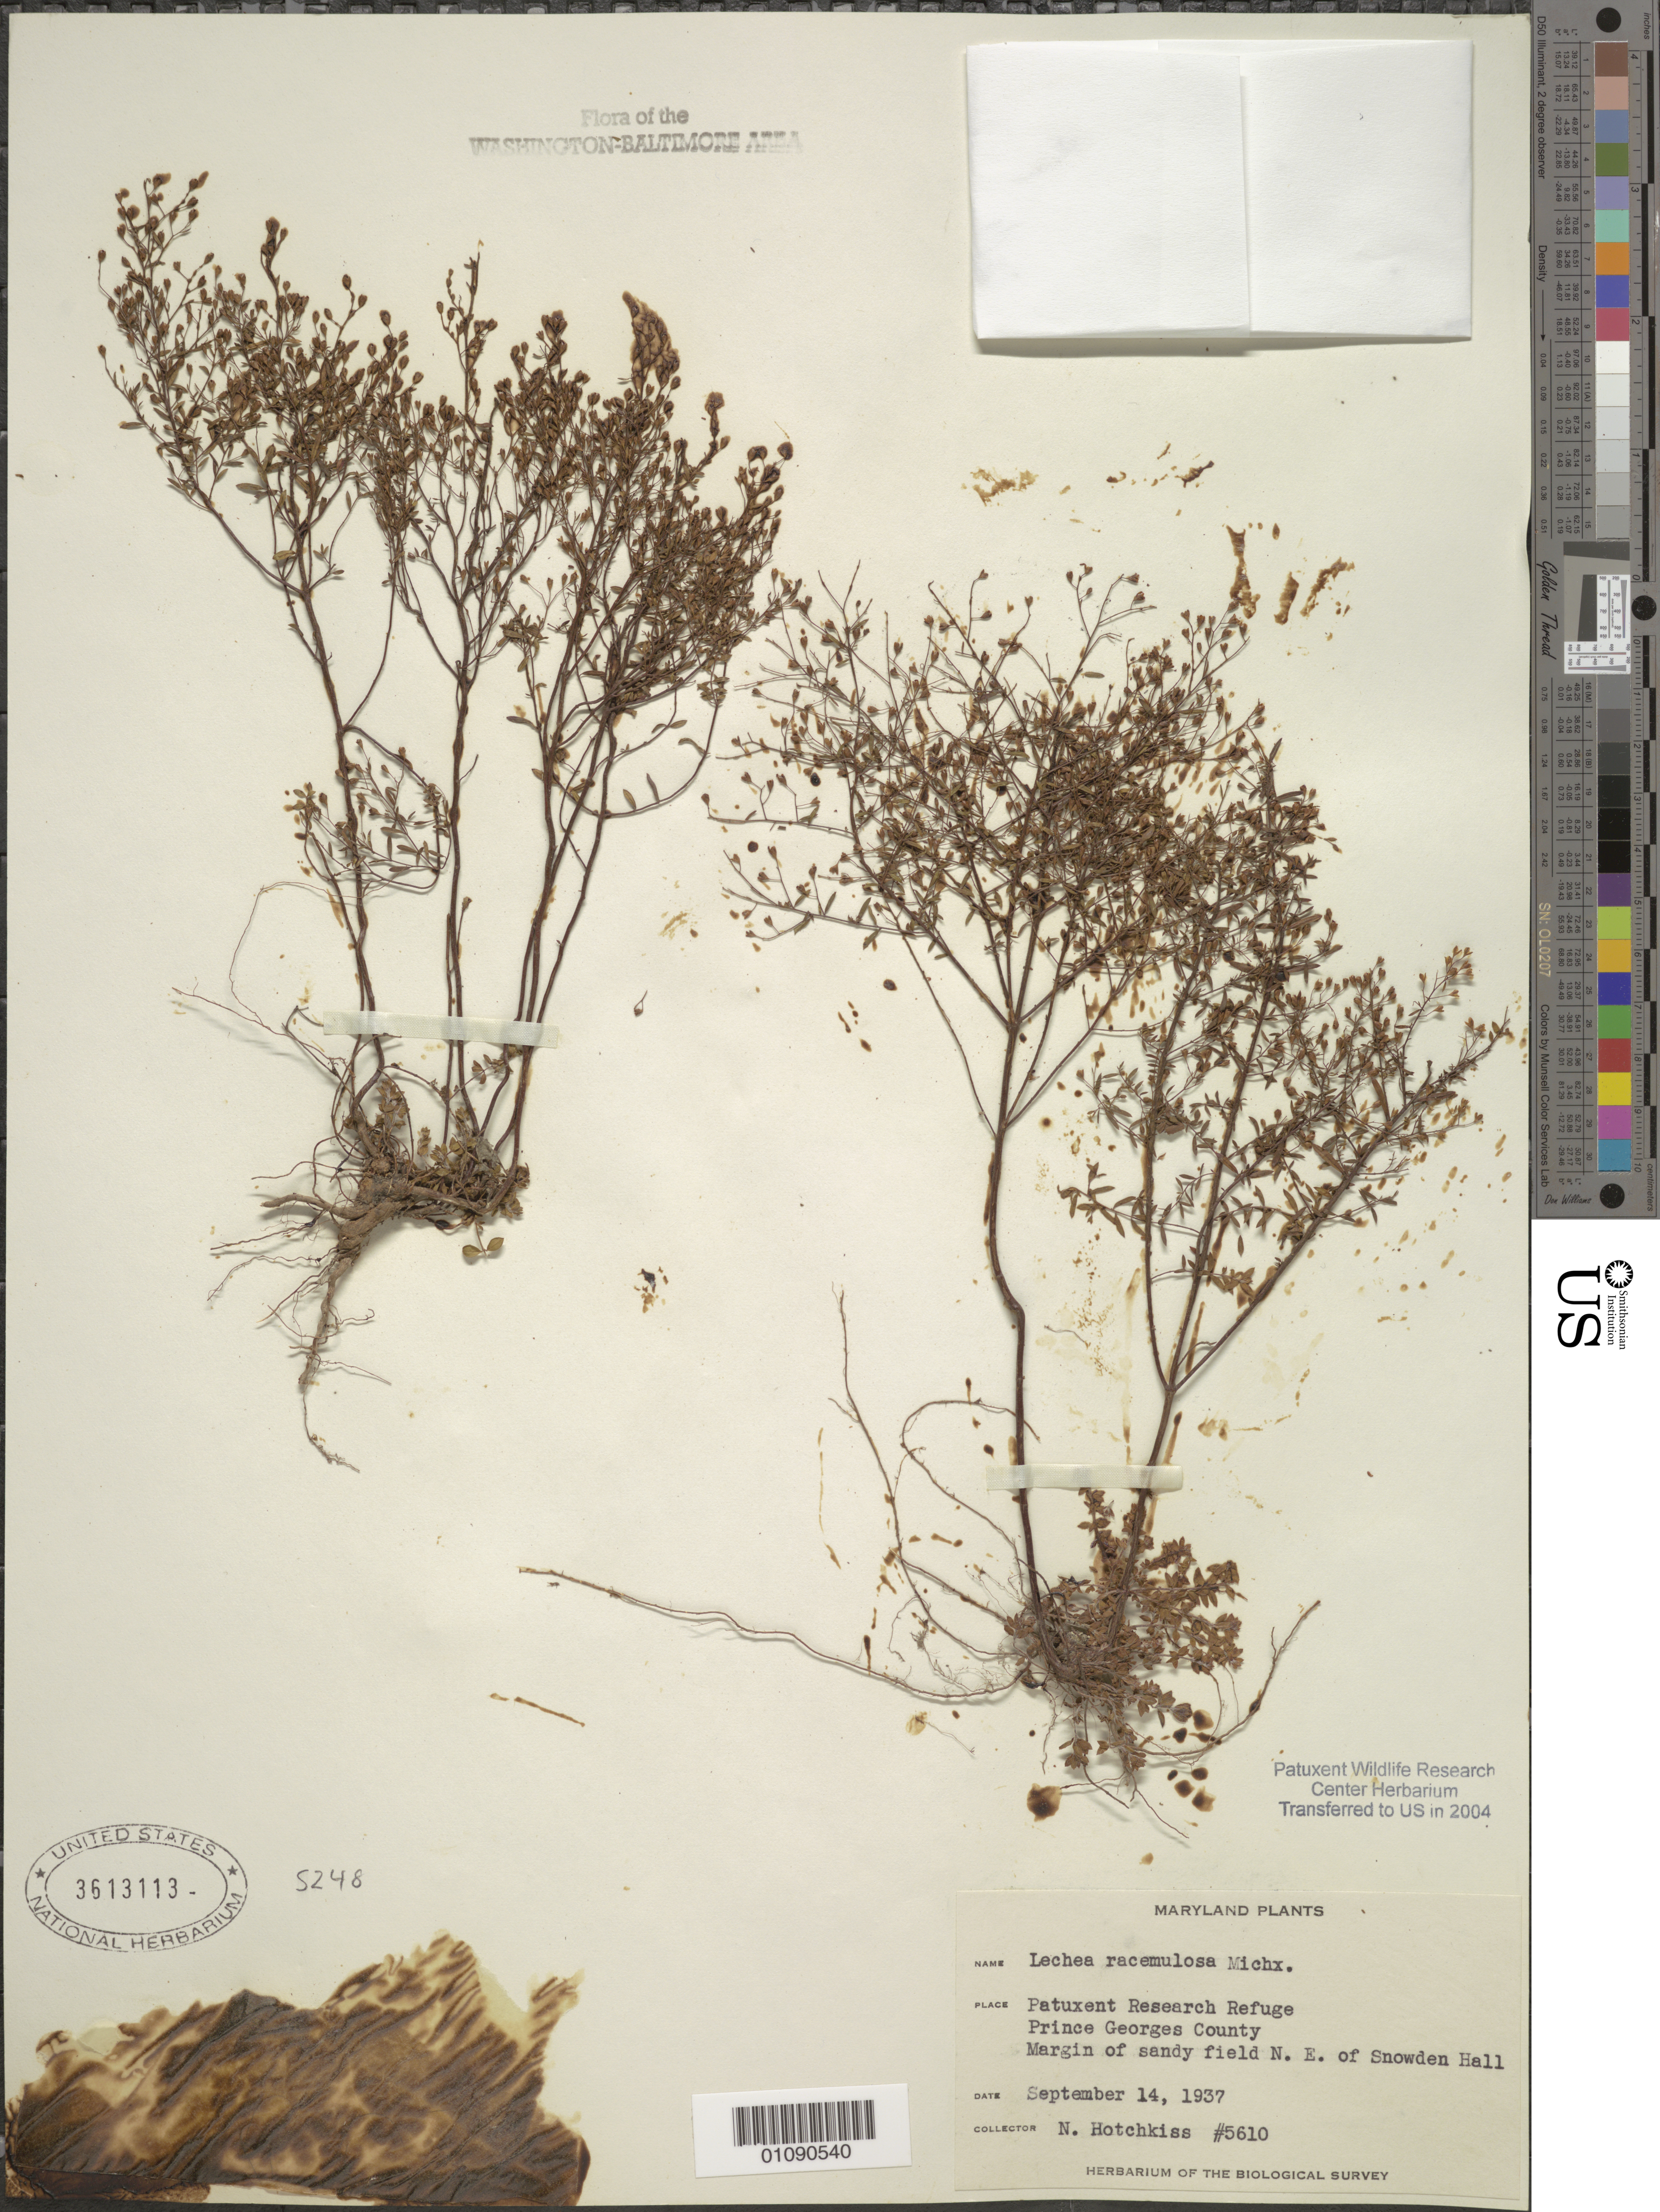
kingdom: Plantae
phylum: Tracheophyta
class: Magnoliopsida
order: Malvales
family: Cistaceae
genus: Lechea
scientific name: Lechea racemulosa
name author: Michx.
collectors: N. Hotchkiss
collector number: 5610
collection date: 1937-09-14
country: United States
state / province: Maryland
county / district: Prince George's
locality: N.E. of Snowden Hall. Patuxent Wildlife Refuge.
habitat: Margin of sandy field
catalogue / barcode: US 3613113